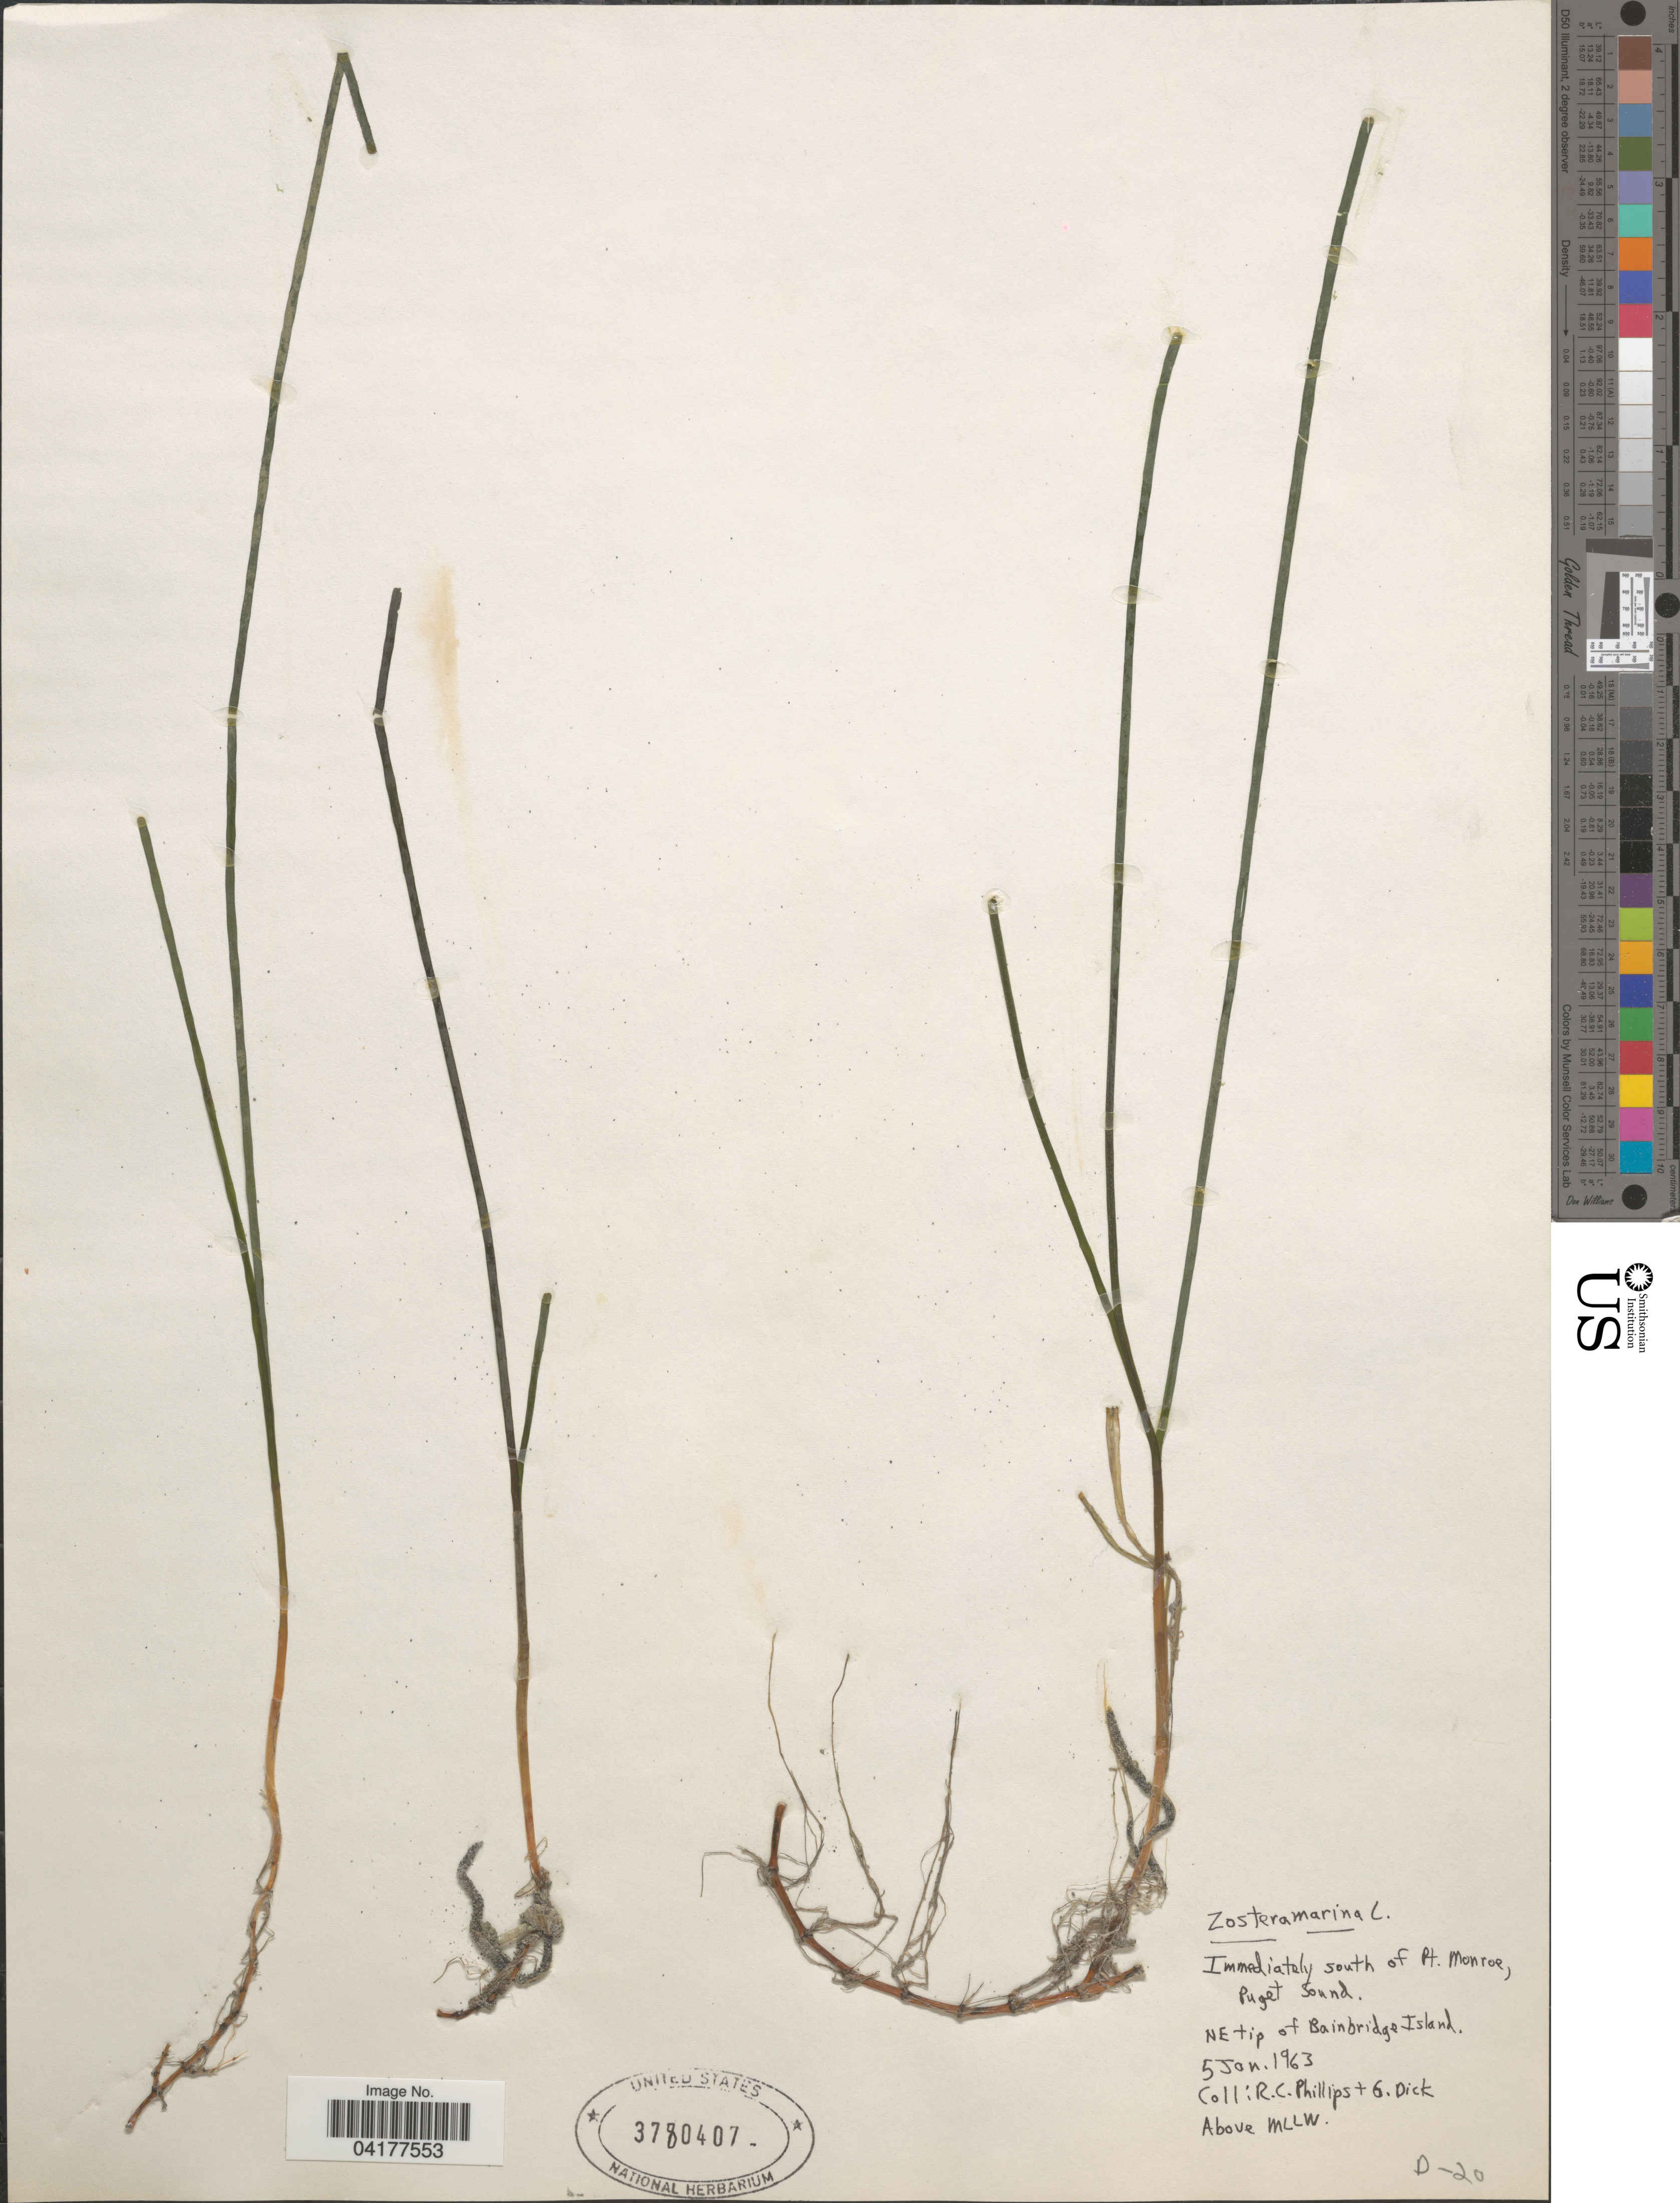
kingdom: Plantae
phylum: Tracheophyta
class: Liliopsida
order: Alismatales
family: Zosteraceae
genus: Zostera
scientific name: Zostera marina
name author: L.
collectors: R. C. Phillips & G. Dick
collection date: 1963-01-05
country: United States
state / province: Washington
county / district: King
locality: Immediately south of Pt. Monroe, Puget Sound. NE tip of Bainbridge Island. Above MLLW.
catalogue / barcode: US 3780407